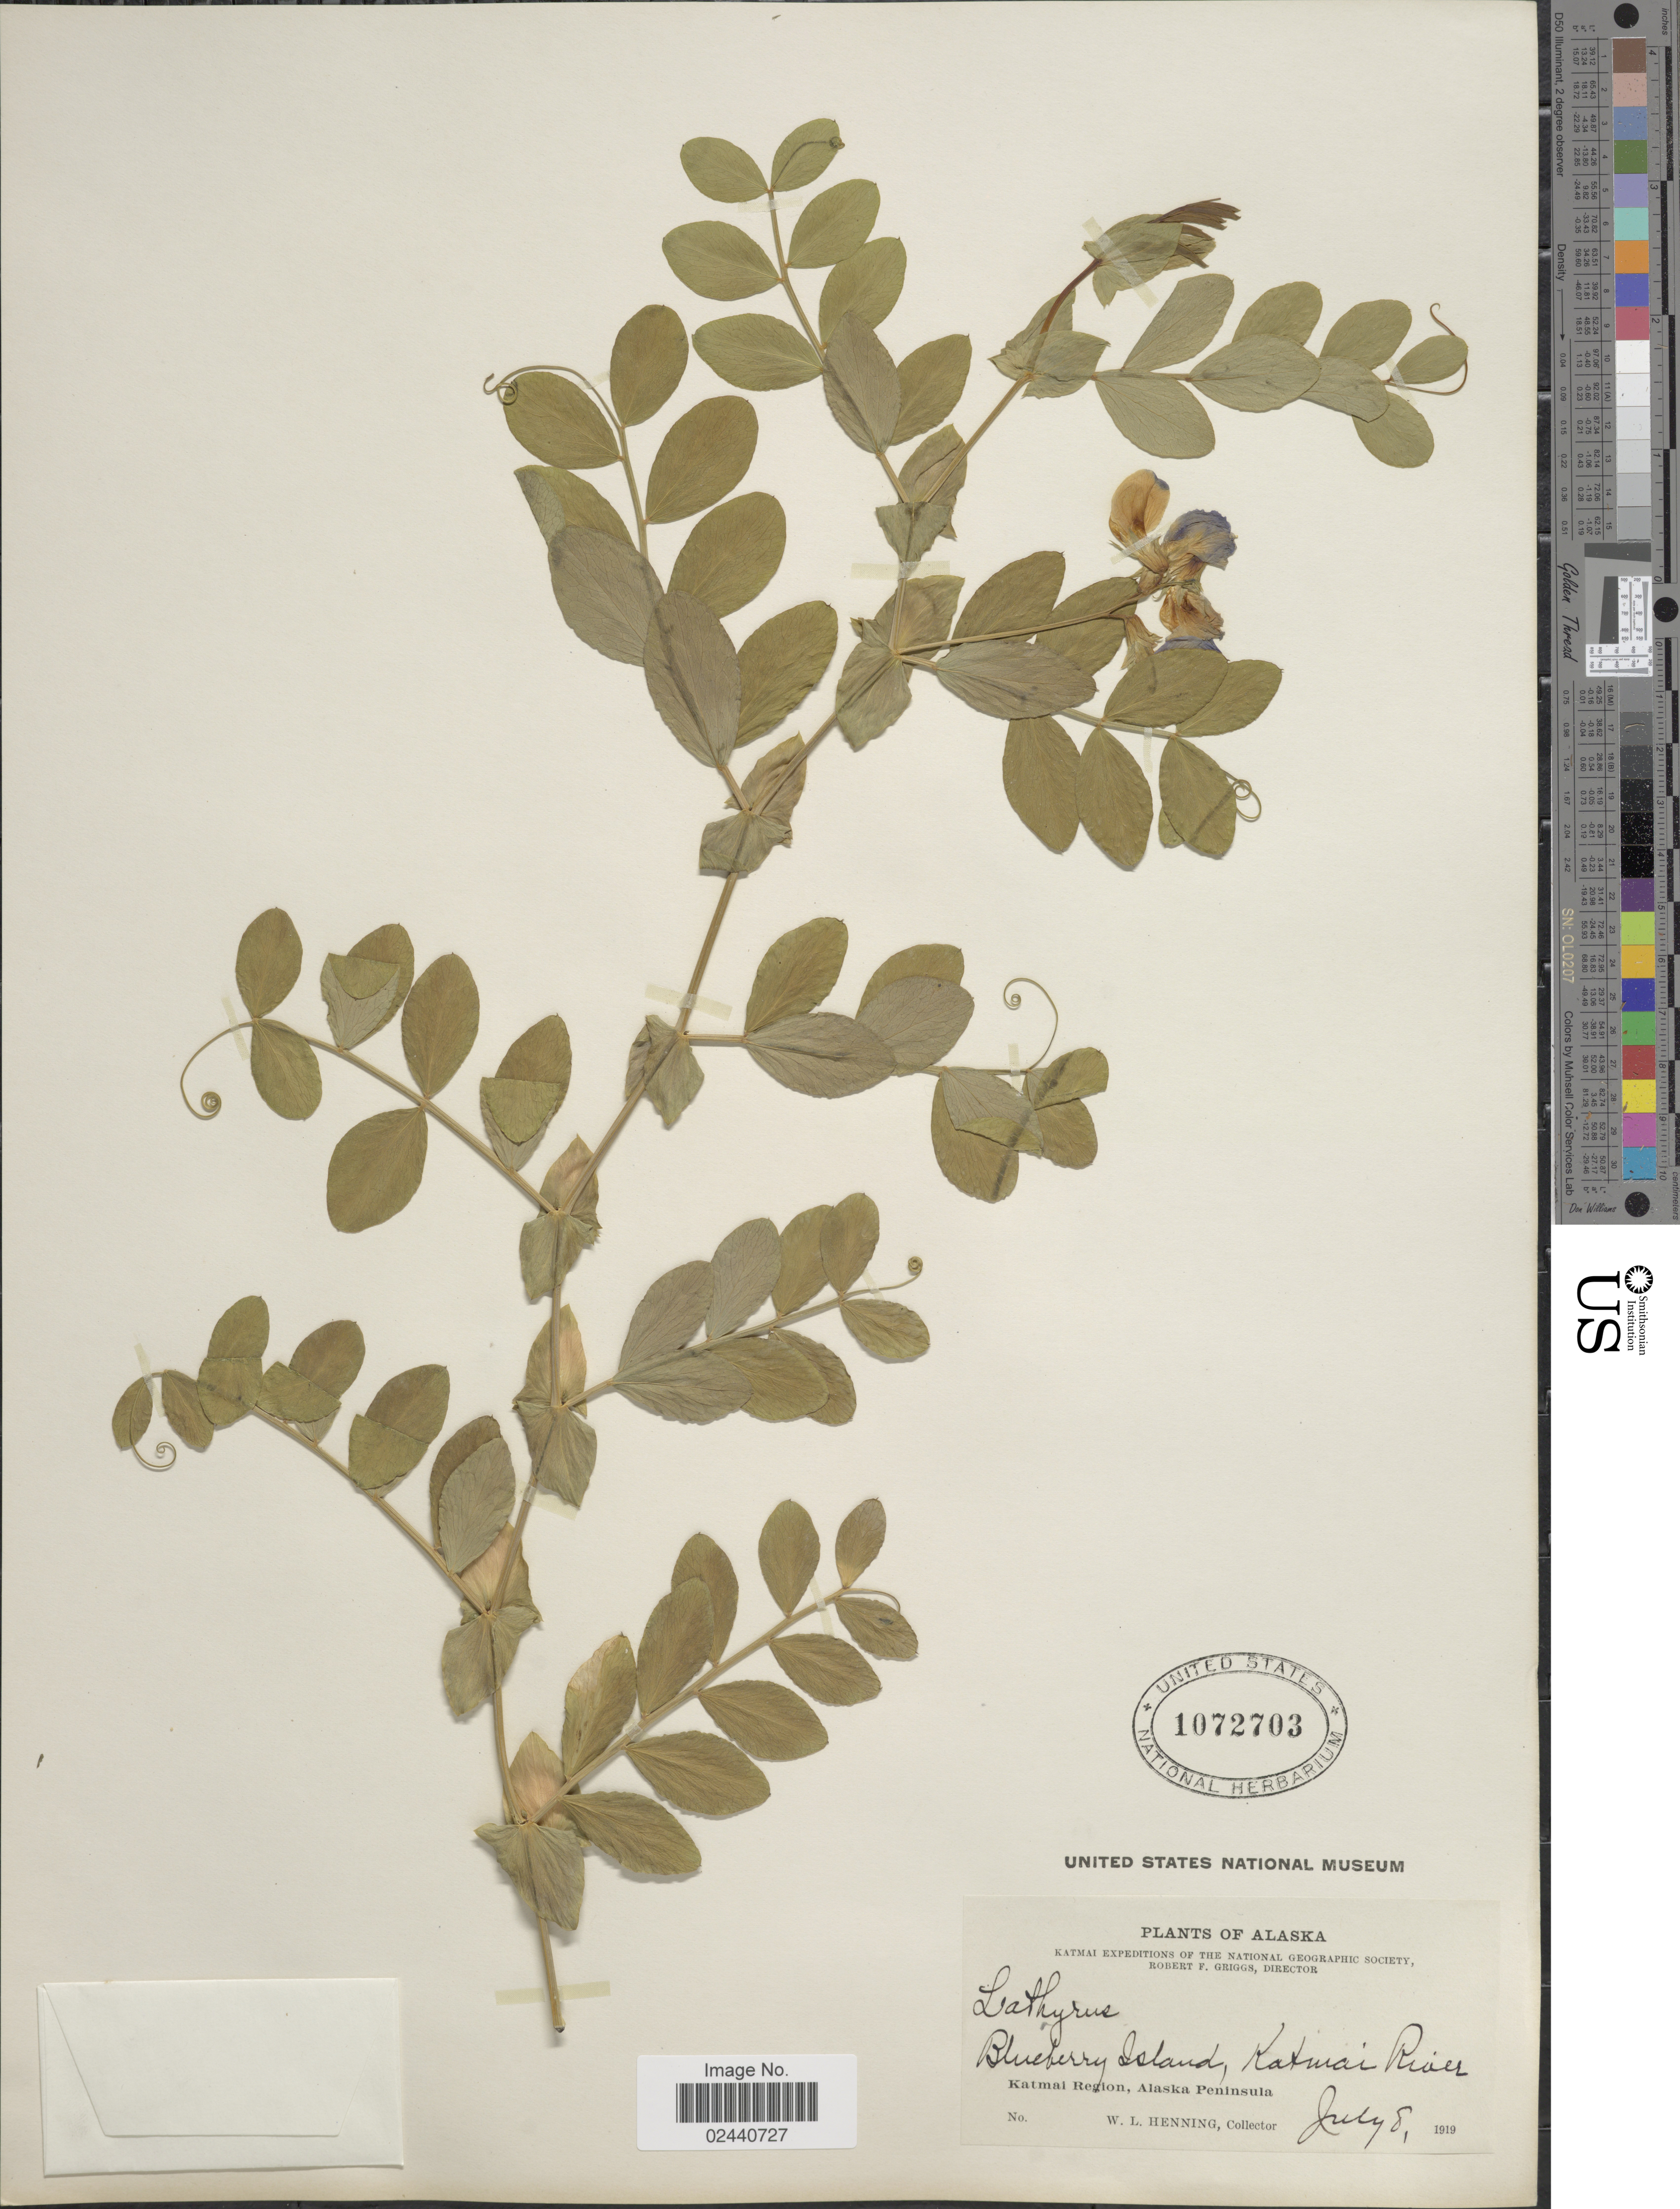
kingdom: Plantae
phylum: Tracheophyta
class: Magnoliopsida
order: Fabales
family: Fabaceae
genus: Lathyrus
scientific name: Lathyrus japonicus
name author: Willd.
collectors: W. Henning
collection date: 1919-07-08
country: United States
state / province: Alaska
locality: Blueberry Island, Katmai River, Katmai Region, Alaska Peninsula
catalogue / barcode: US 1072703